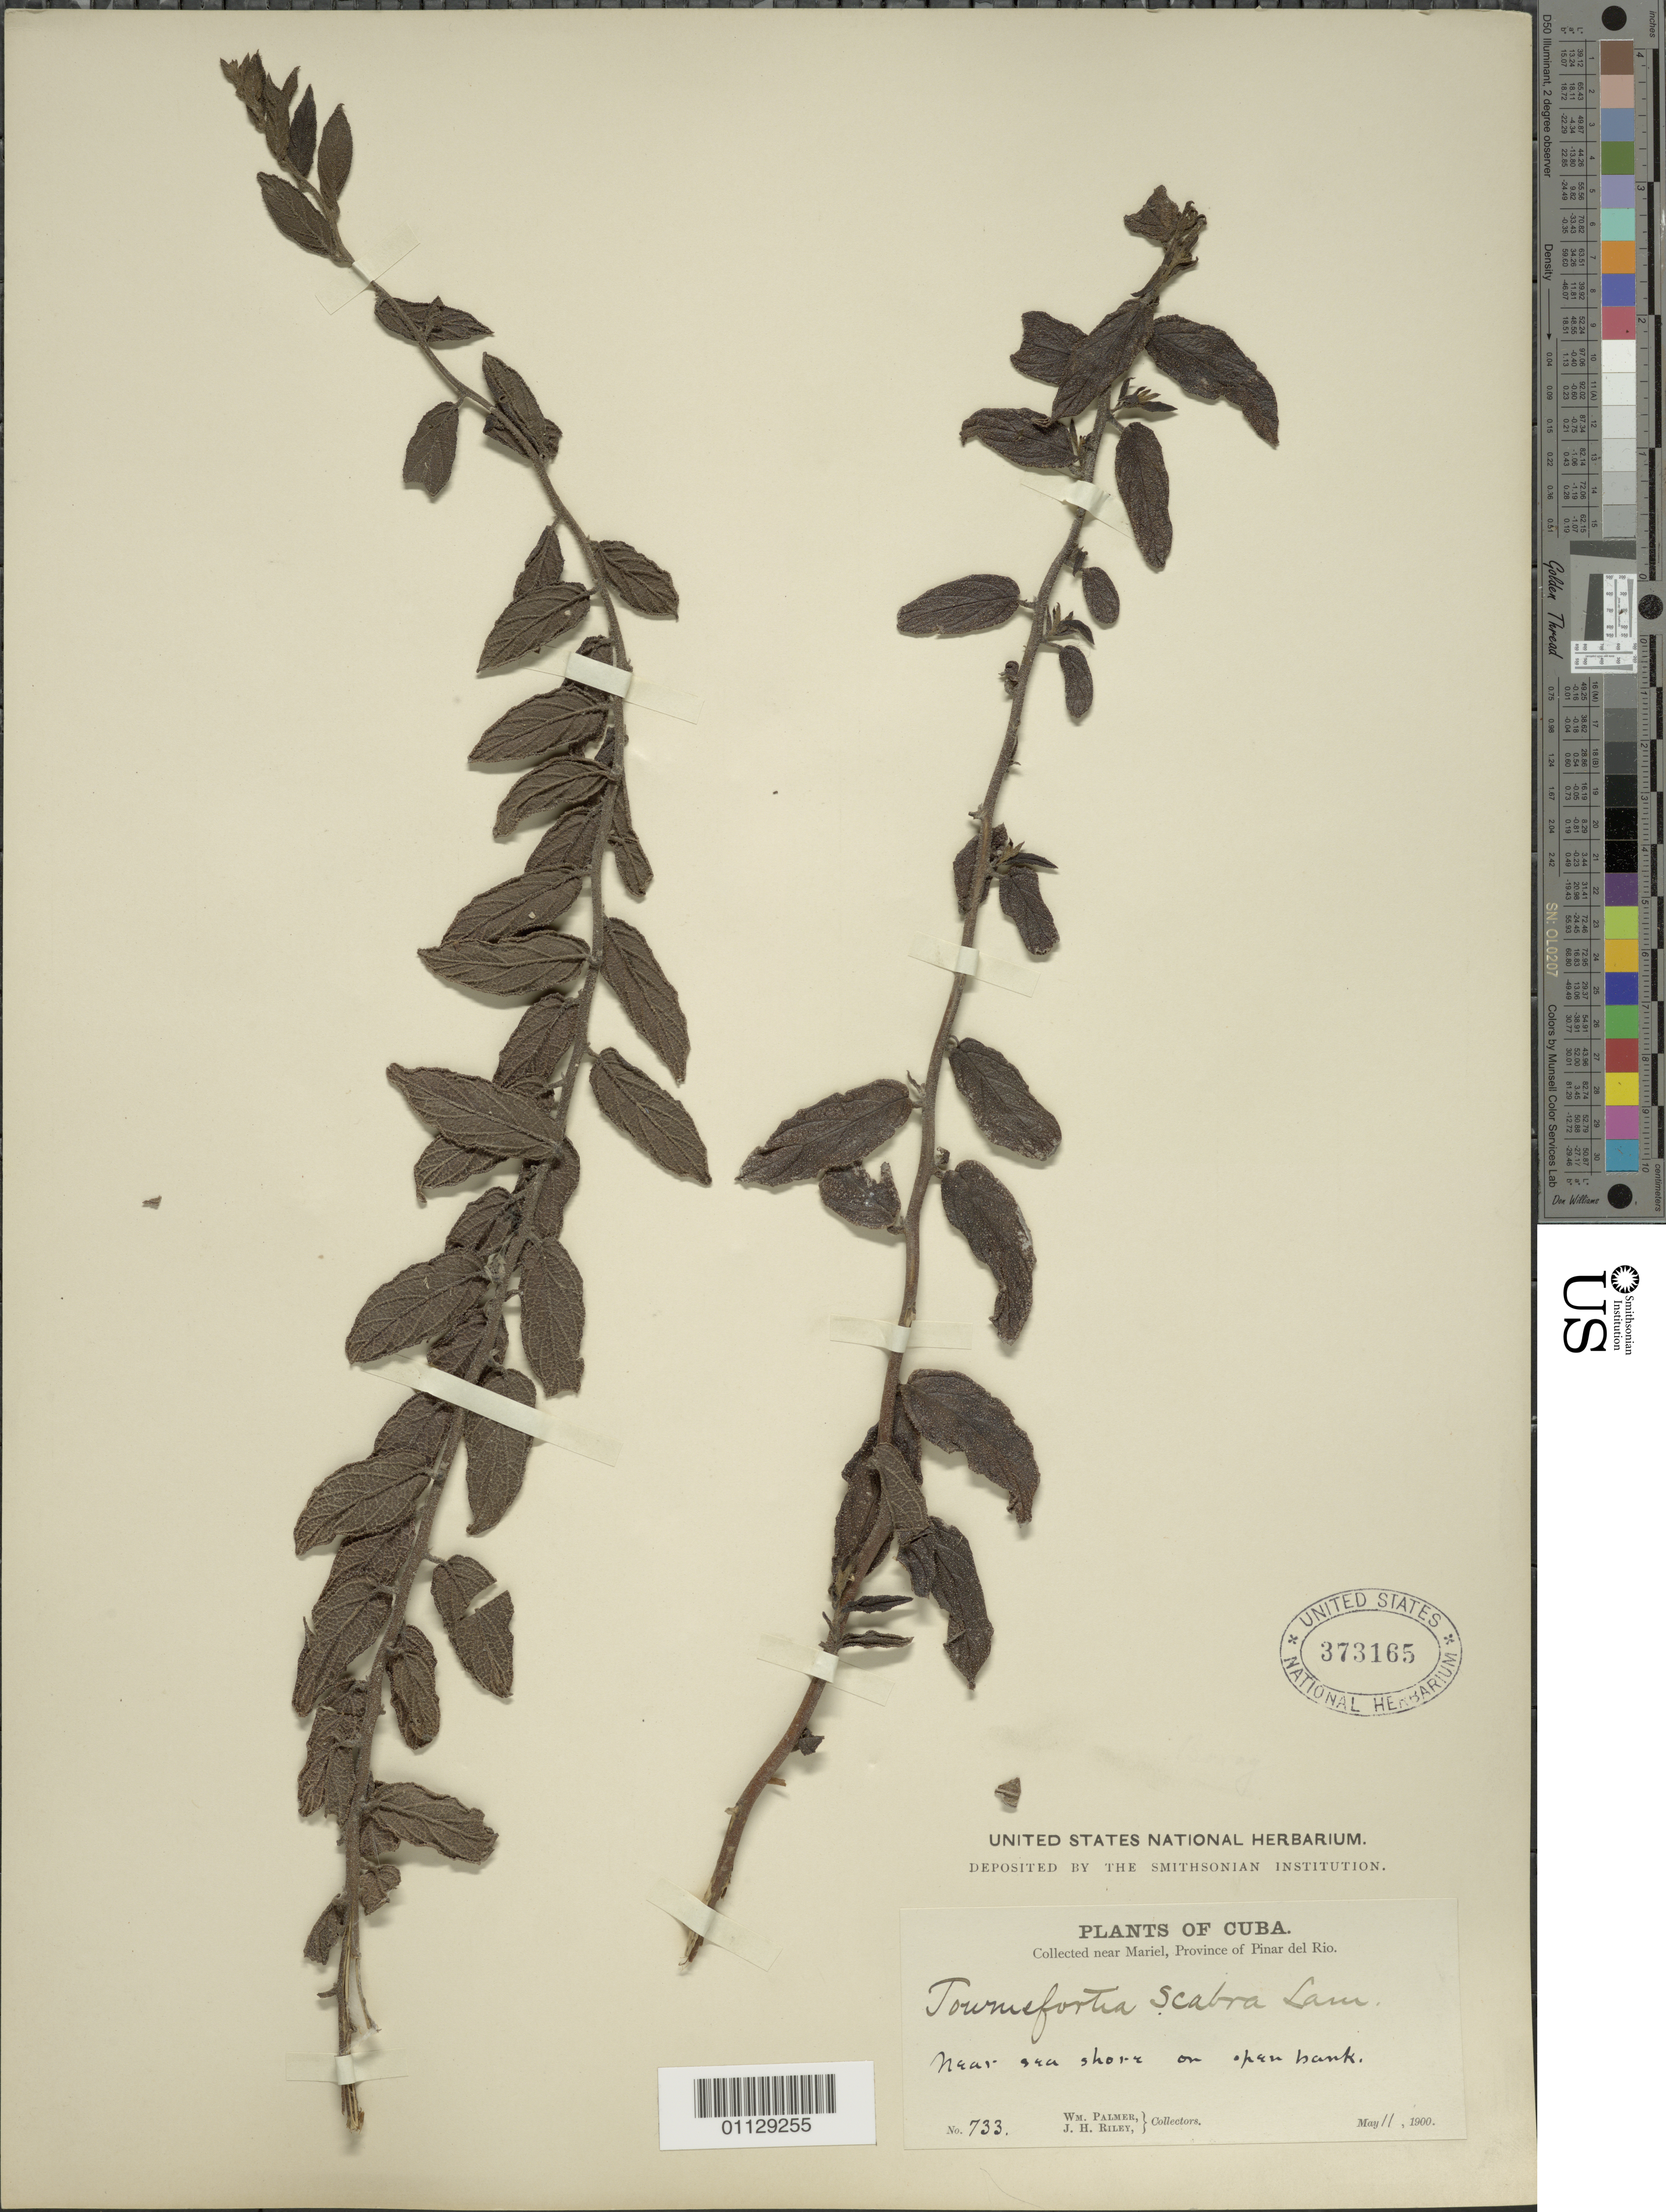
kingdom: Plantae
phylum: Tracheophyta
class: Magnoliopsida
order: Boraginales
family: Heliotropiaceae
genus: Tournefortia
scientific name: Tournefortia scabra var. scabra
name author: Lam.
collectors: W. Palmer & J. H. Riley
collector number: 733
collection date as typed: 11 May 1900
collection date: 1900-05-11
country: Cuba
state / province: Pinar del Rio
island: Cuba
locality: Near sea shore on open bank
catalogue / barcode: US 373165